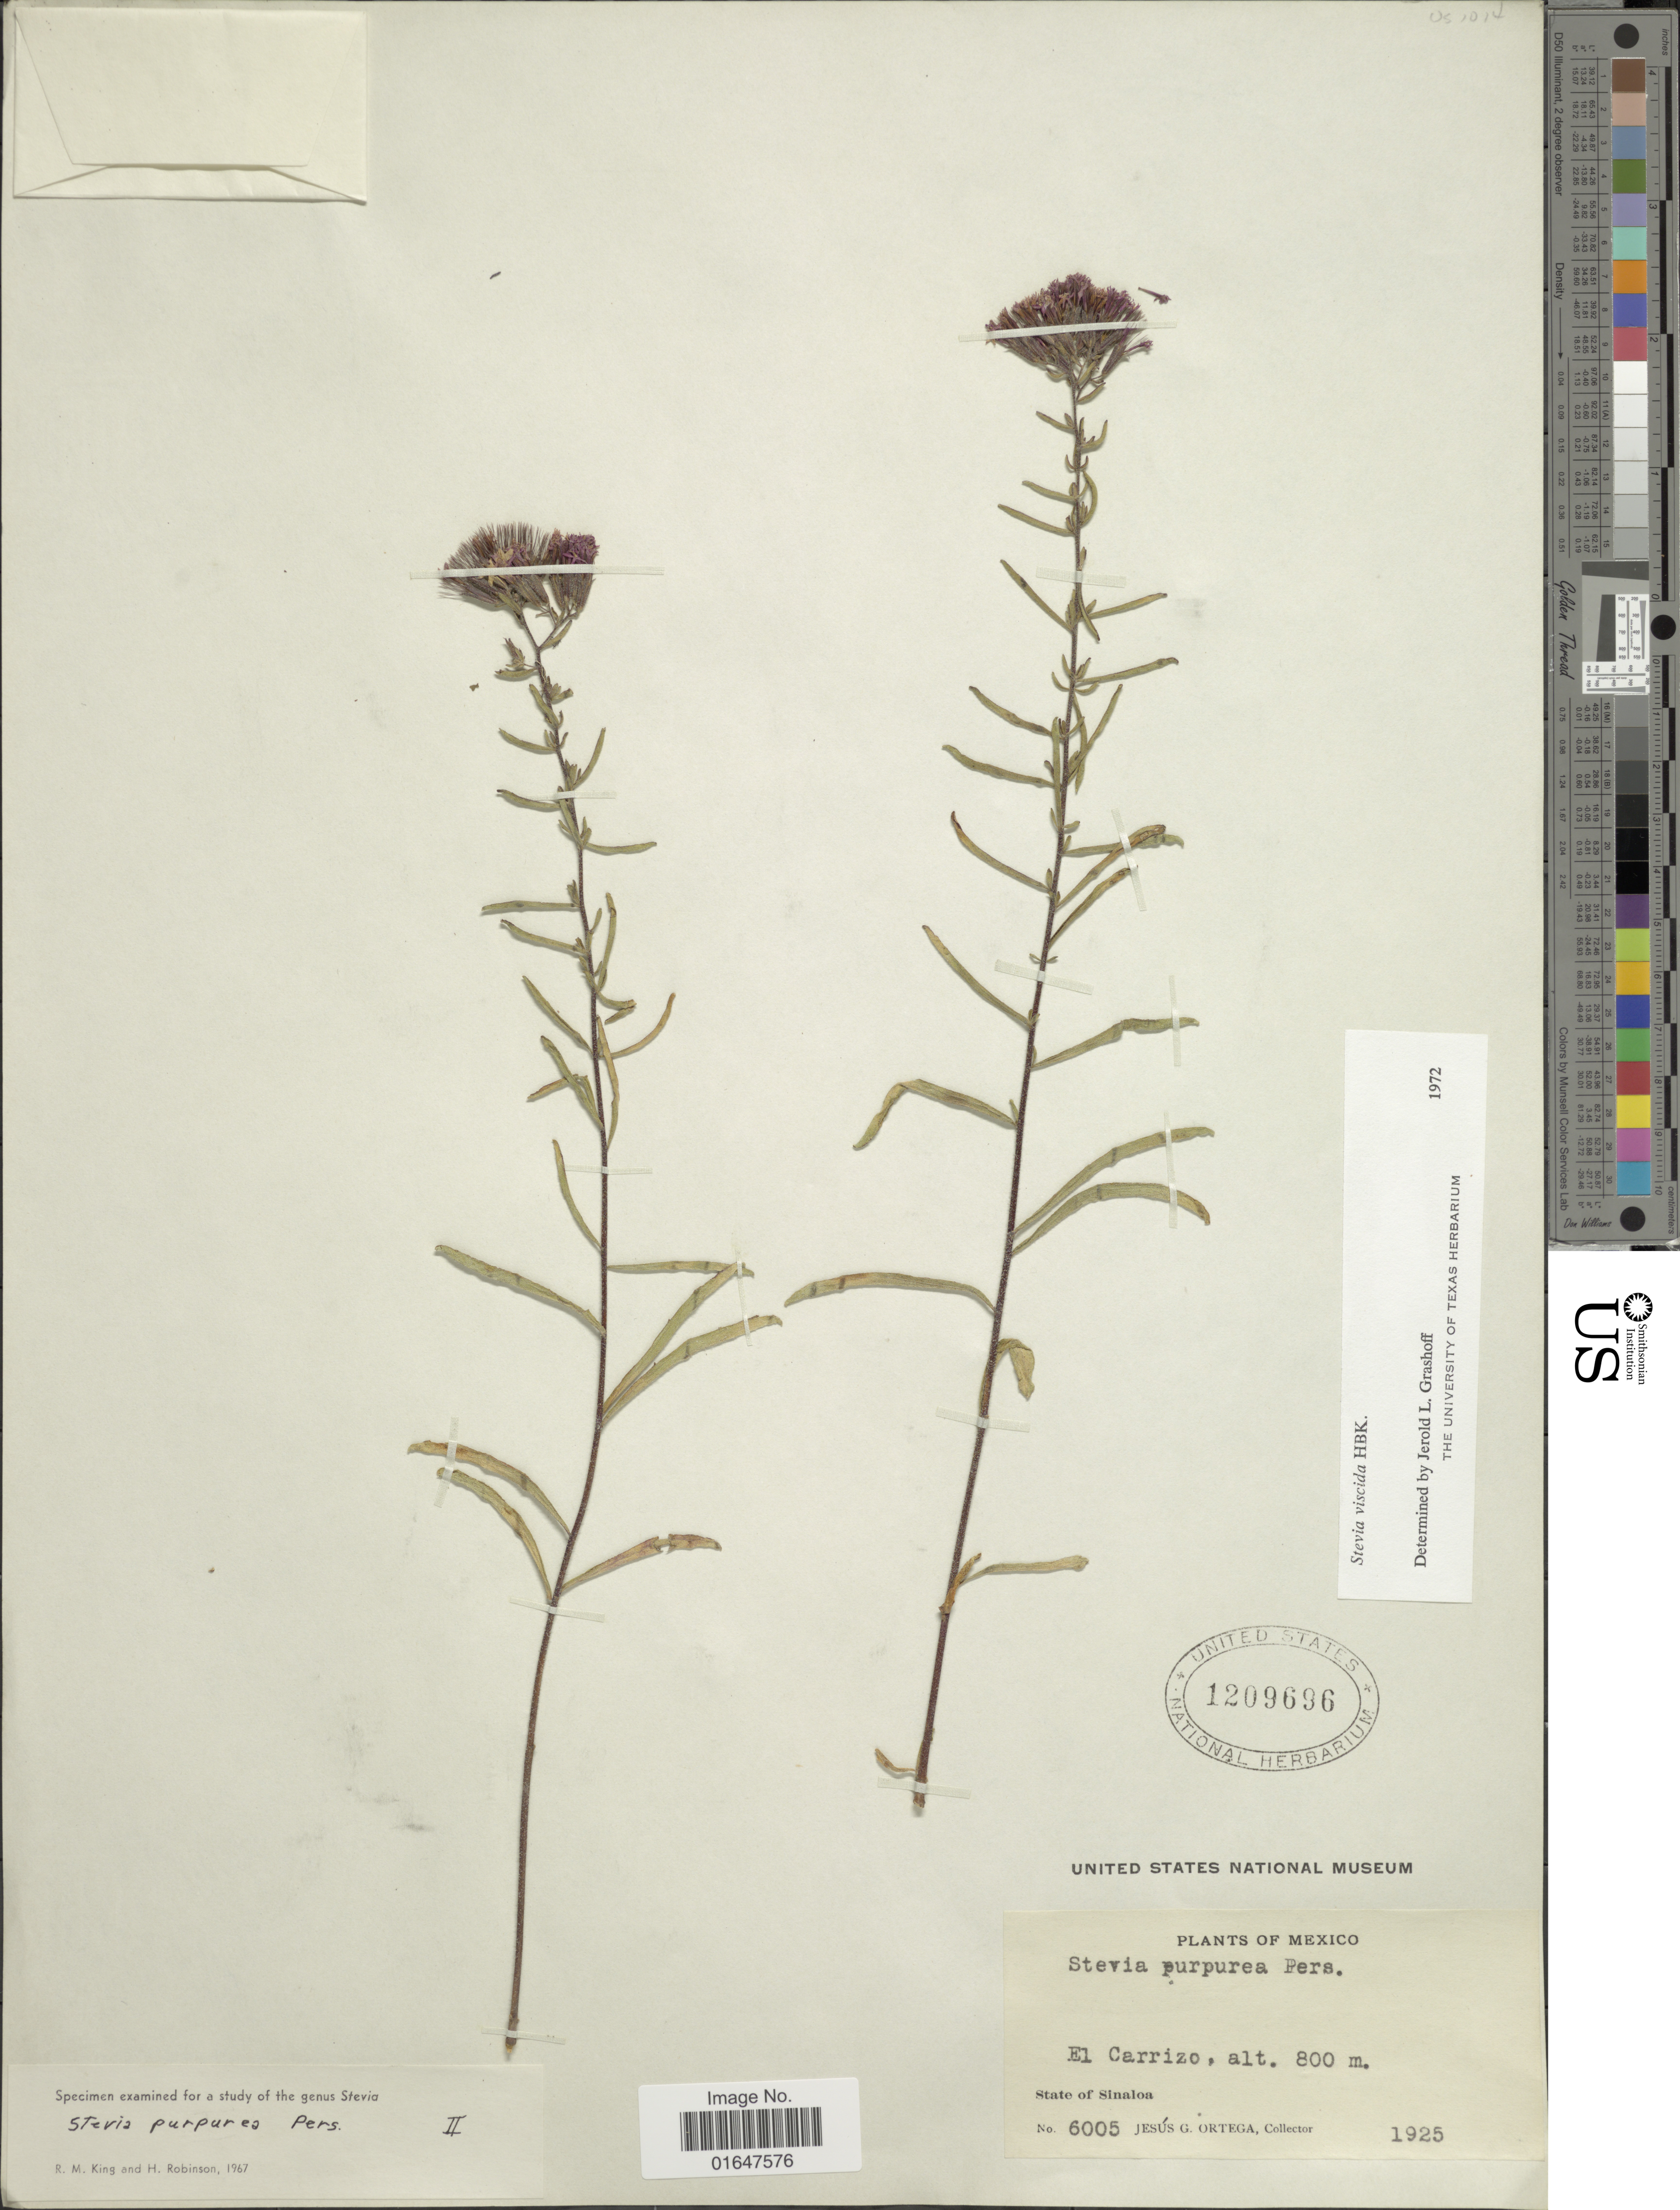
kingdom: Plantae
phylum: Tracheophyta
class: Magnoliopsida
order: Asterales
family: Asteraceae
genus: Stevia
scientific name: Stevia viscida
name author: Kunth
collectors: J. Ortega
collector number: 6005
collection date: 1925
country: Mexico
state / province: Sinaloa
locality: El Carrizo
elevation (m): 800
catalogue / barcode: US 1209696